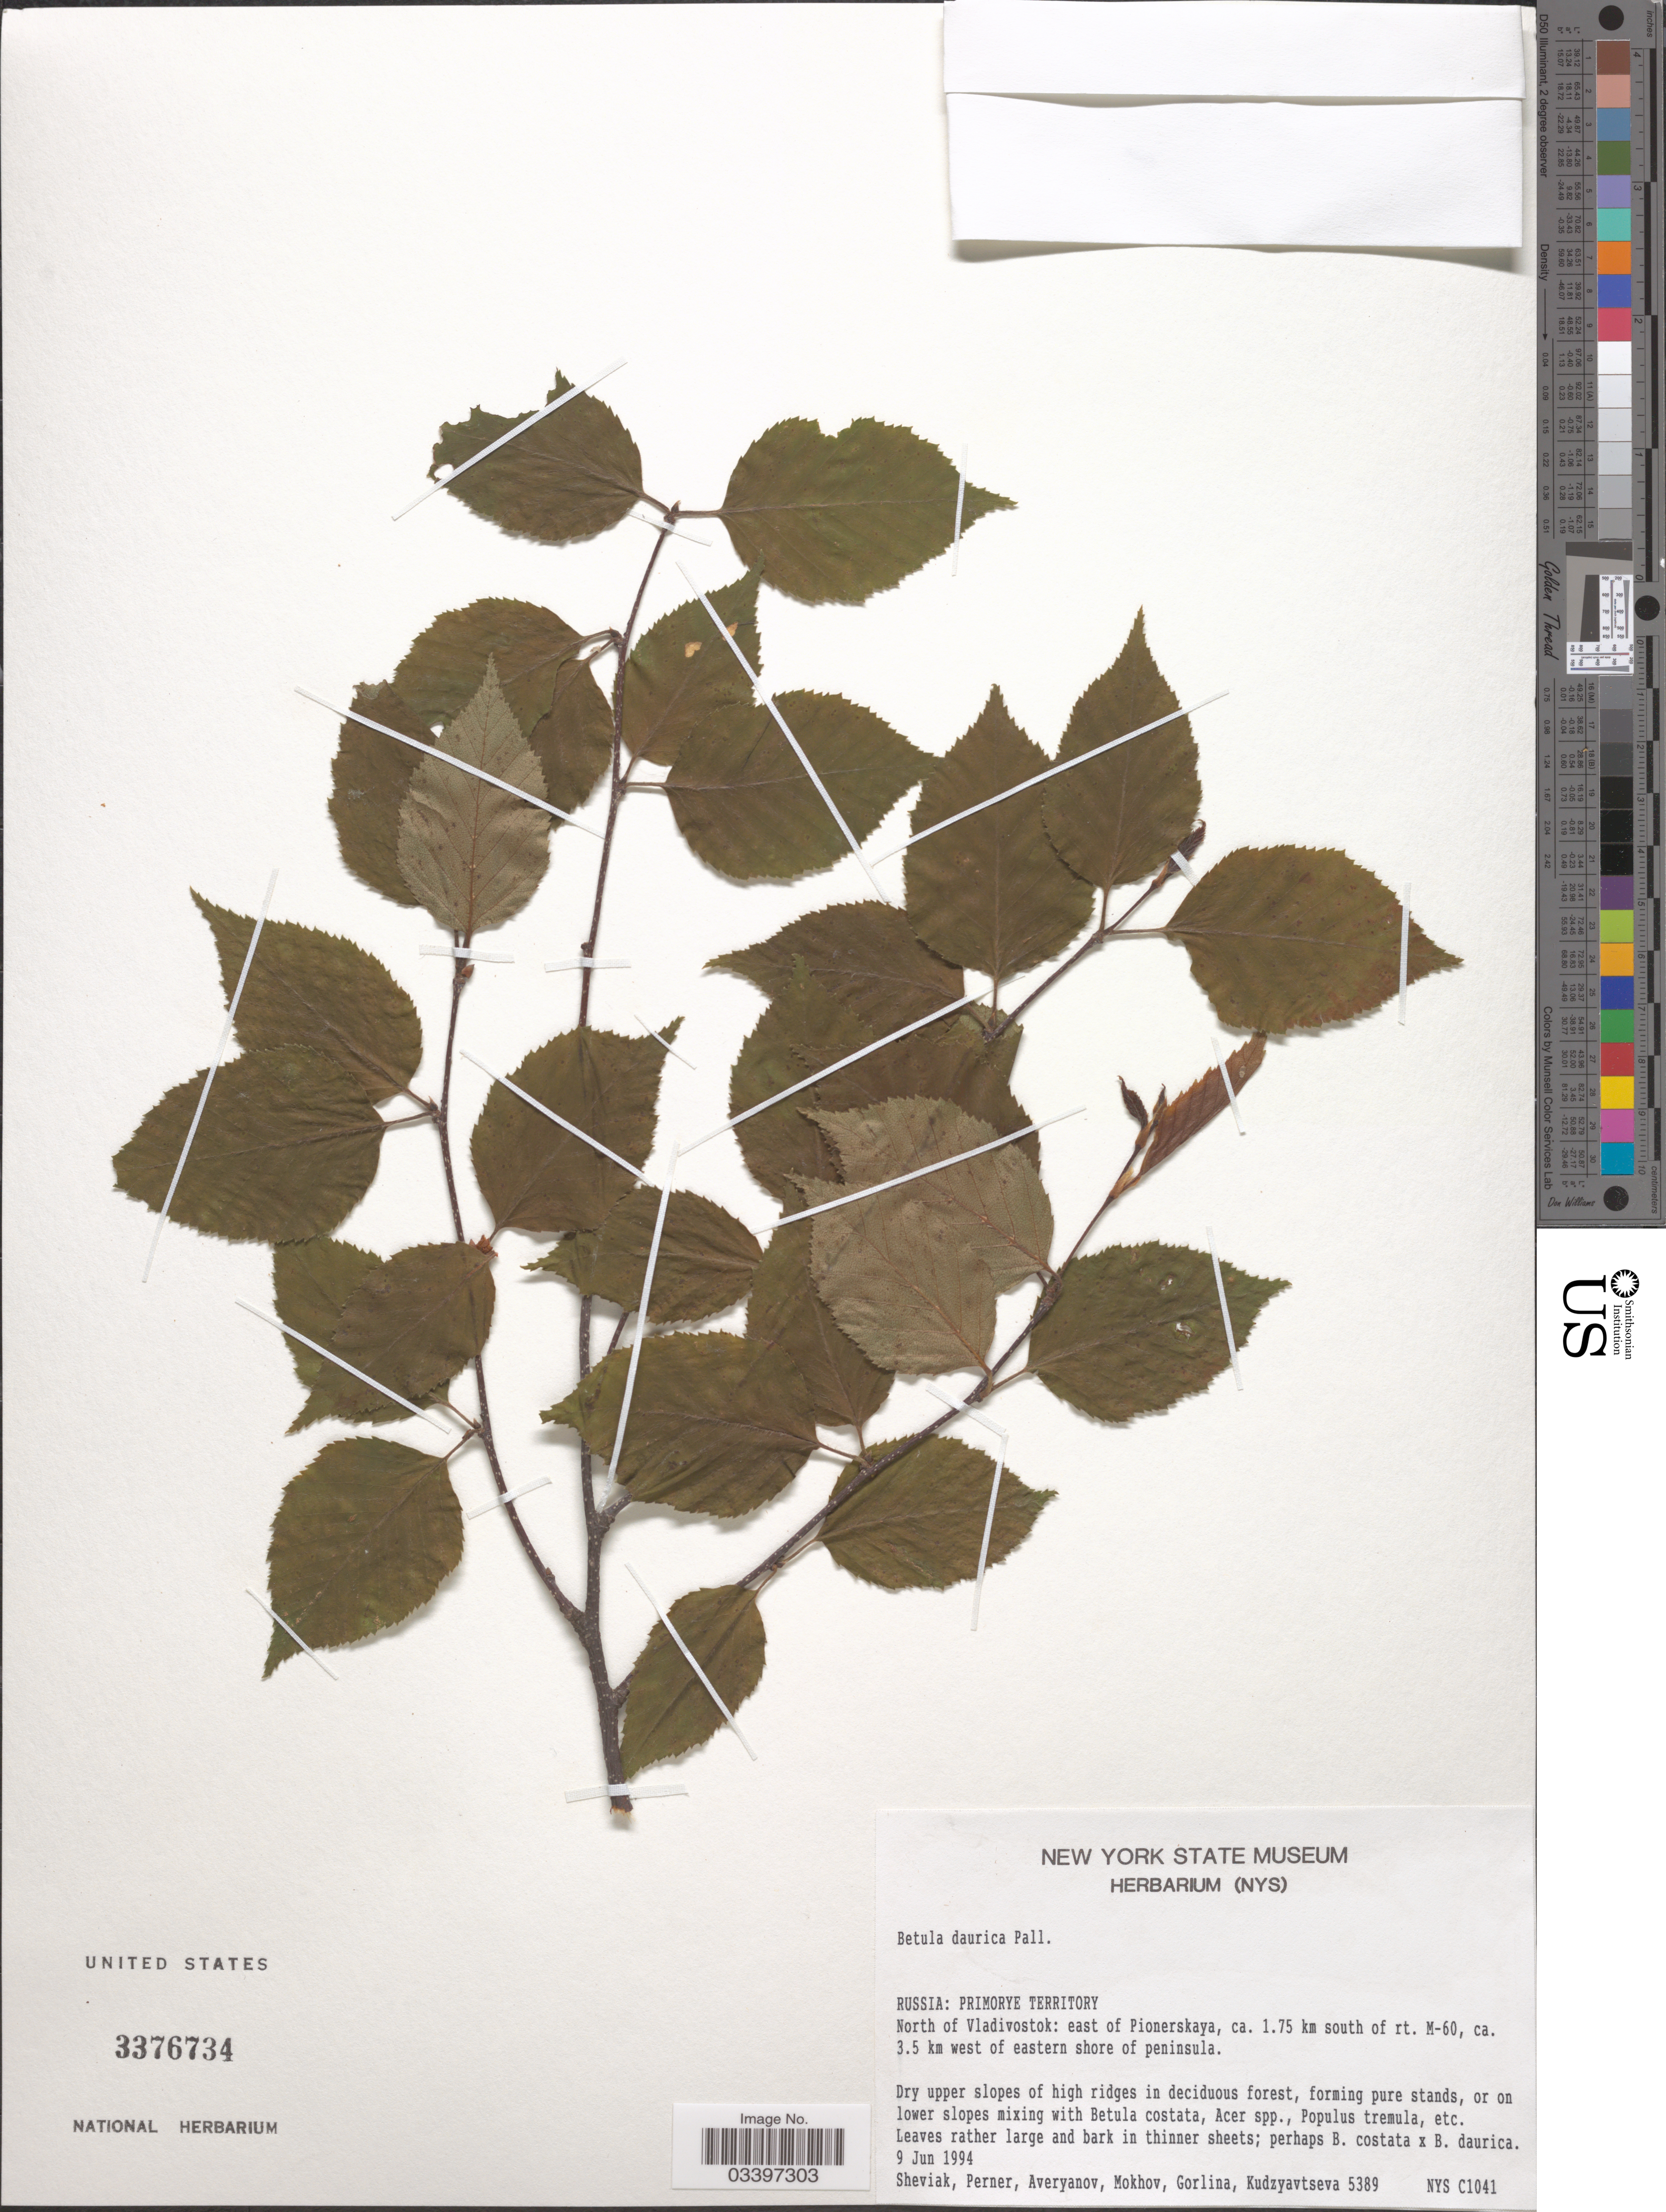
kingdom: Plantae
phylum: Tracheophyta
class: Magnoliopsida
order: Fagales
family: Betulaceae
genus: Betula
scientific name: Betula davurica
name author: Pall.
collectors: C. J. Sheviak, Perner, L. Averyanov & Mokhov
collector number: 5389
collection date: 1994-06-09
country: Russian Federation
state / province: Primorsky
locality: Primorye Territory. North of Vladivostok: east of Pionerskaya, ca. 1.75 km south of rt. M-60, ca. 3.5 km west of eastern shore of peninsula.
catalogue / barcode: US 3376734